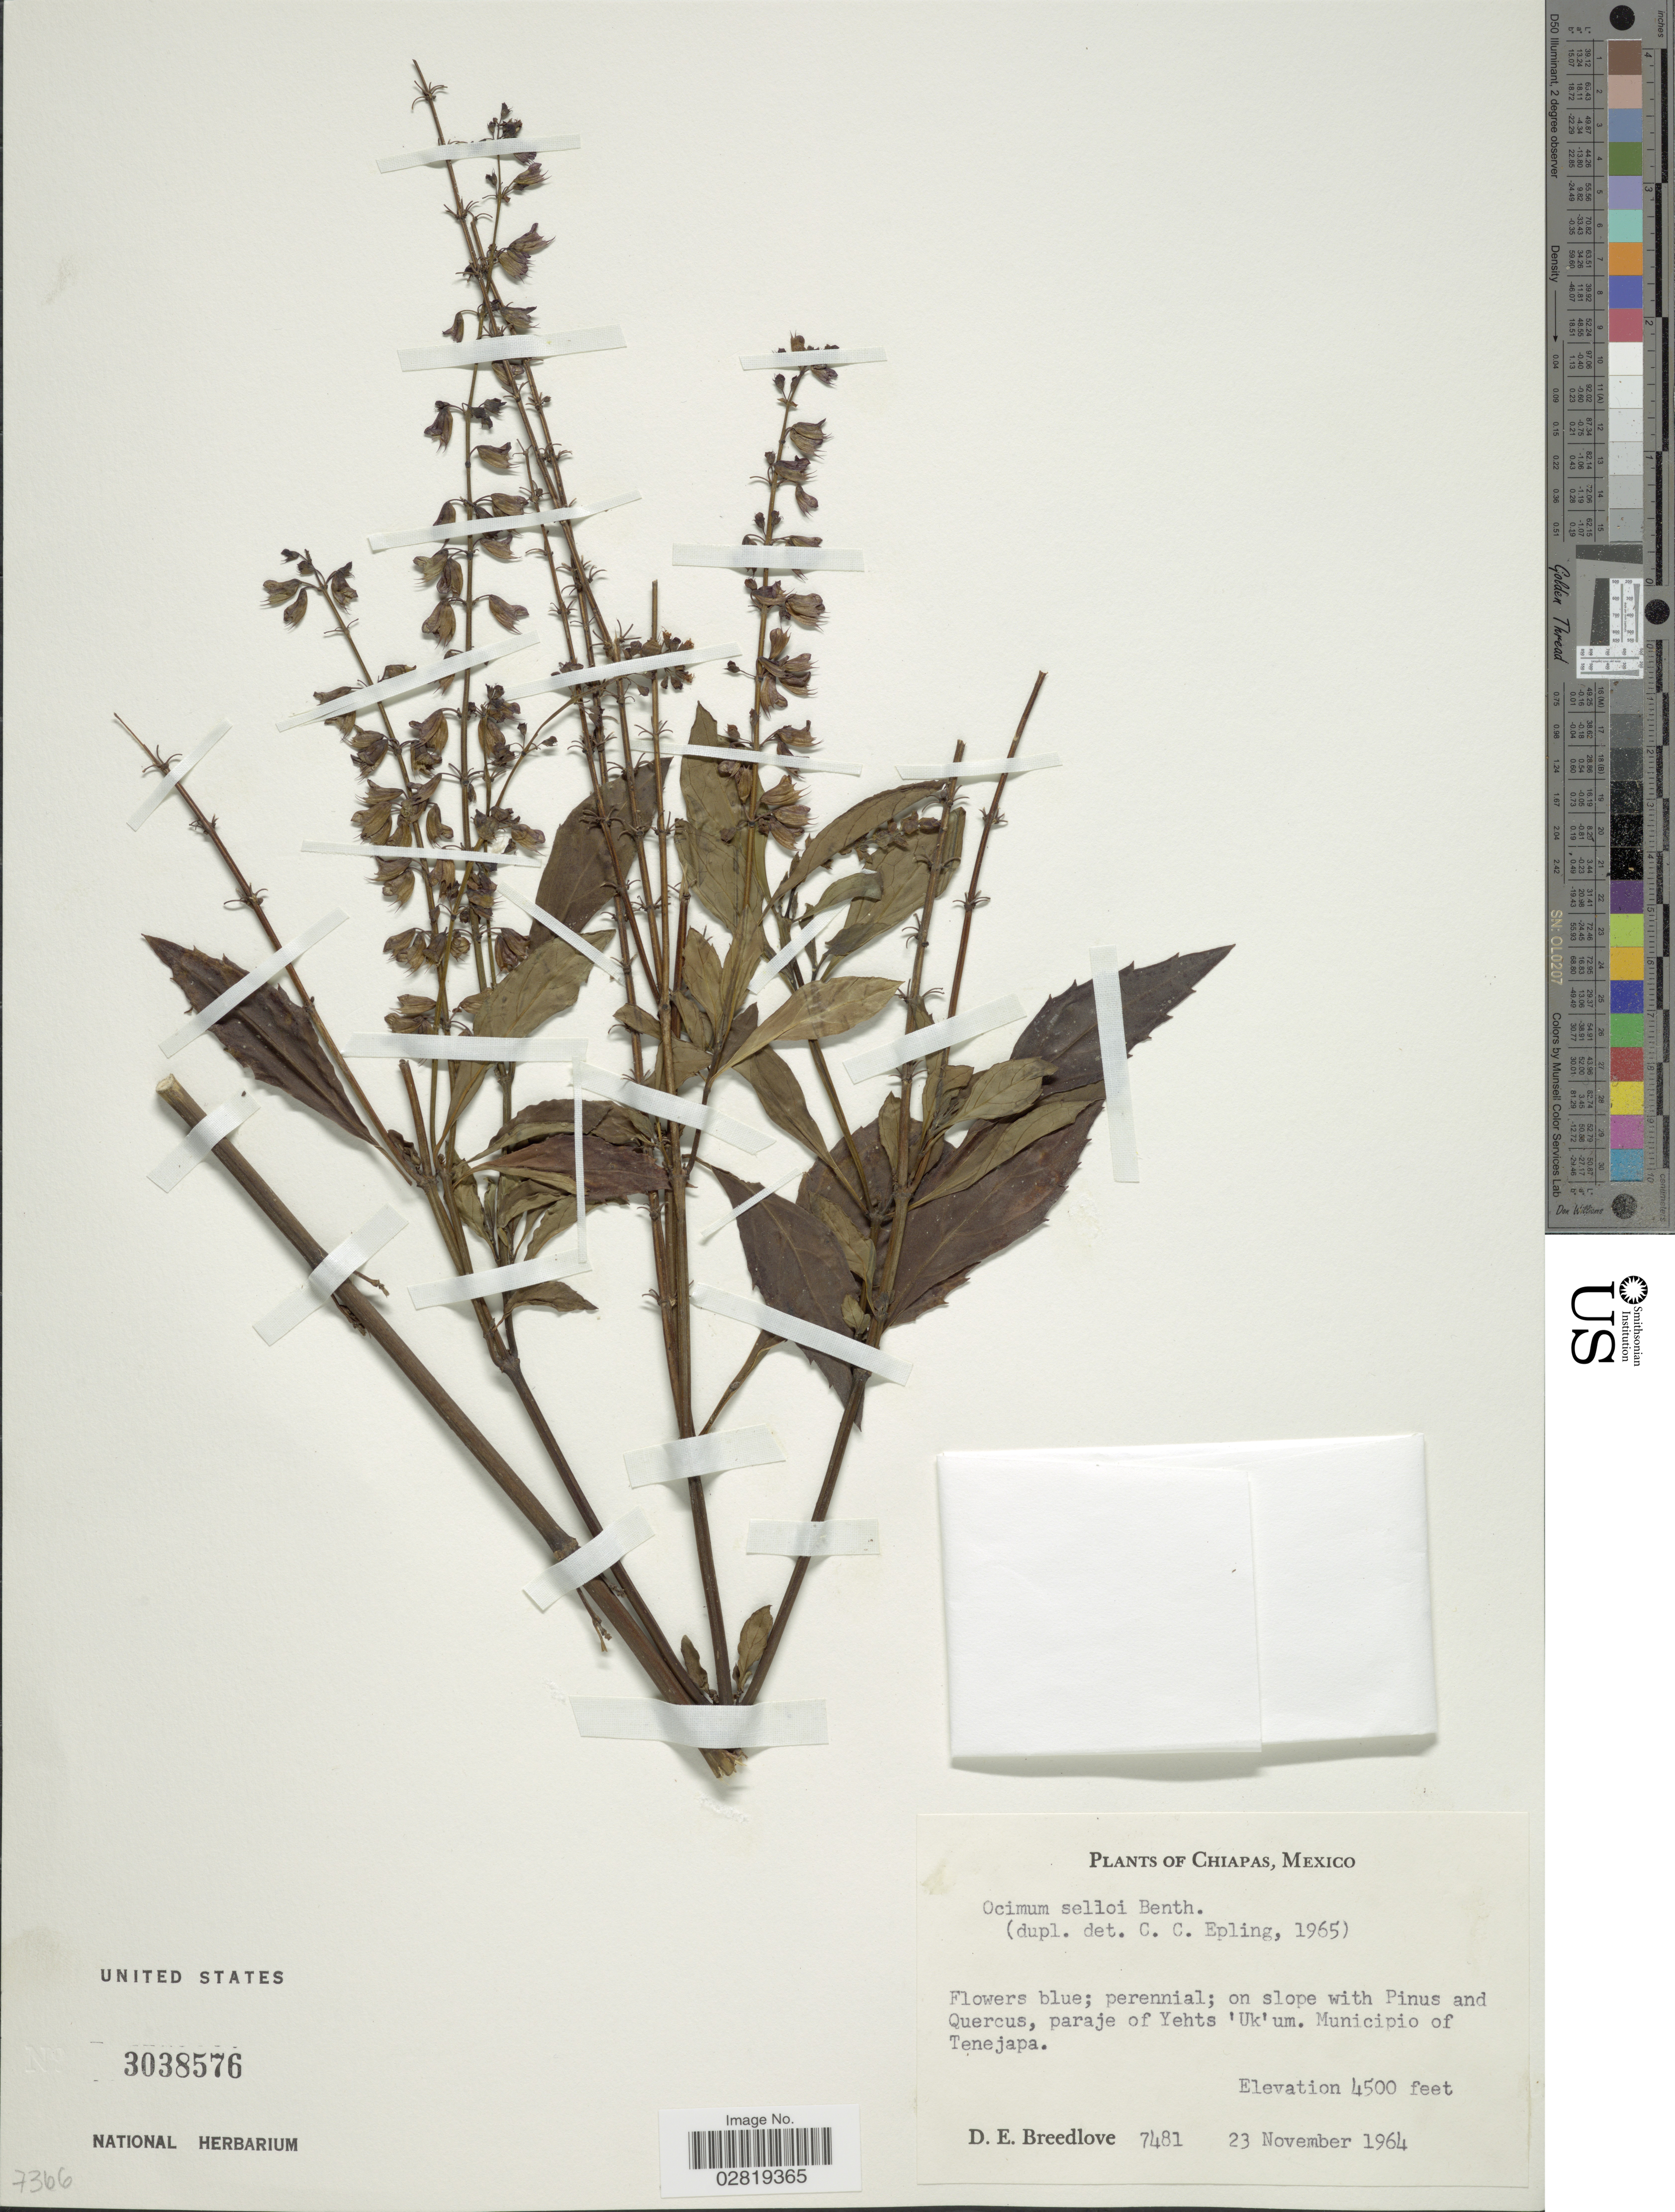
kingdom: Plantae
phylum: Tracheophyta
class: Magnoliopsida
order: Lamiales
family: Lamiaceae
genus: Ocimum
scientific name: Ocimum selloi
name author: Benth.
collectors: D. E. Breedlove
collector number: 7481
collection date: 1964-11-23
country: Mexico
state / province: Chiapas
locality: On slope with Pinus and Quercus, paraje of Yeths 'Uk'um. Municipio of Tenejapa.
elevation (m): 1372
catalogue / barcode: US 3038576